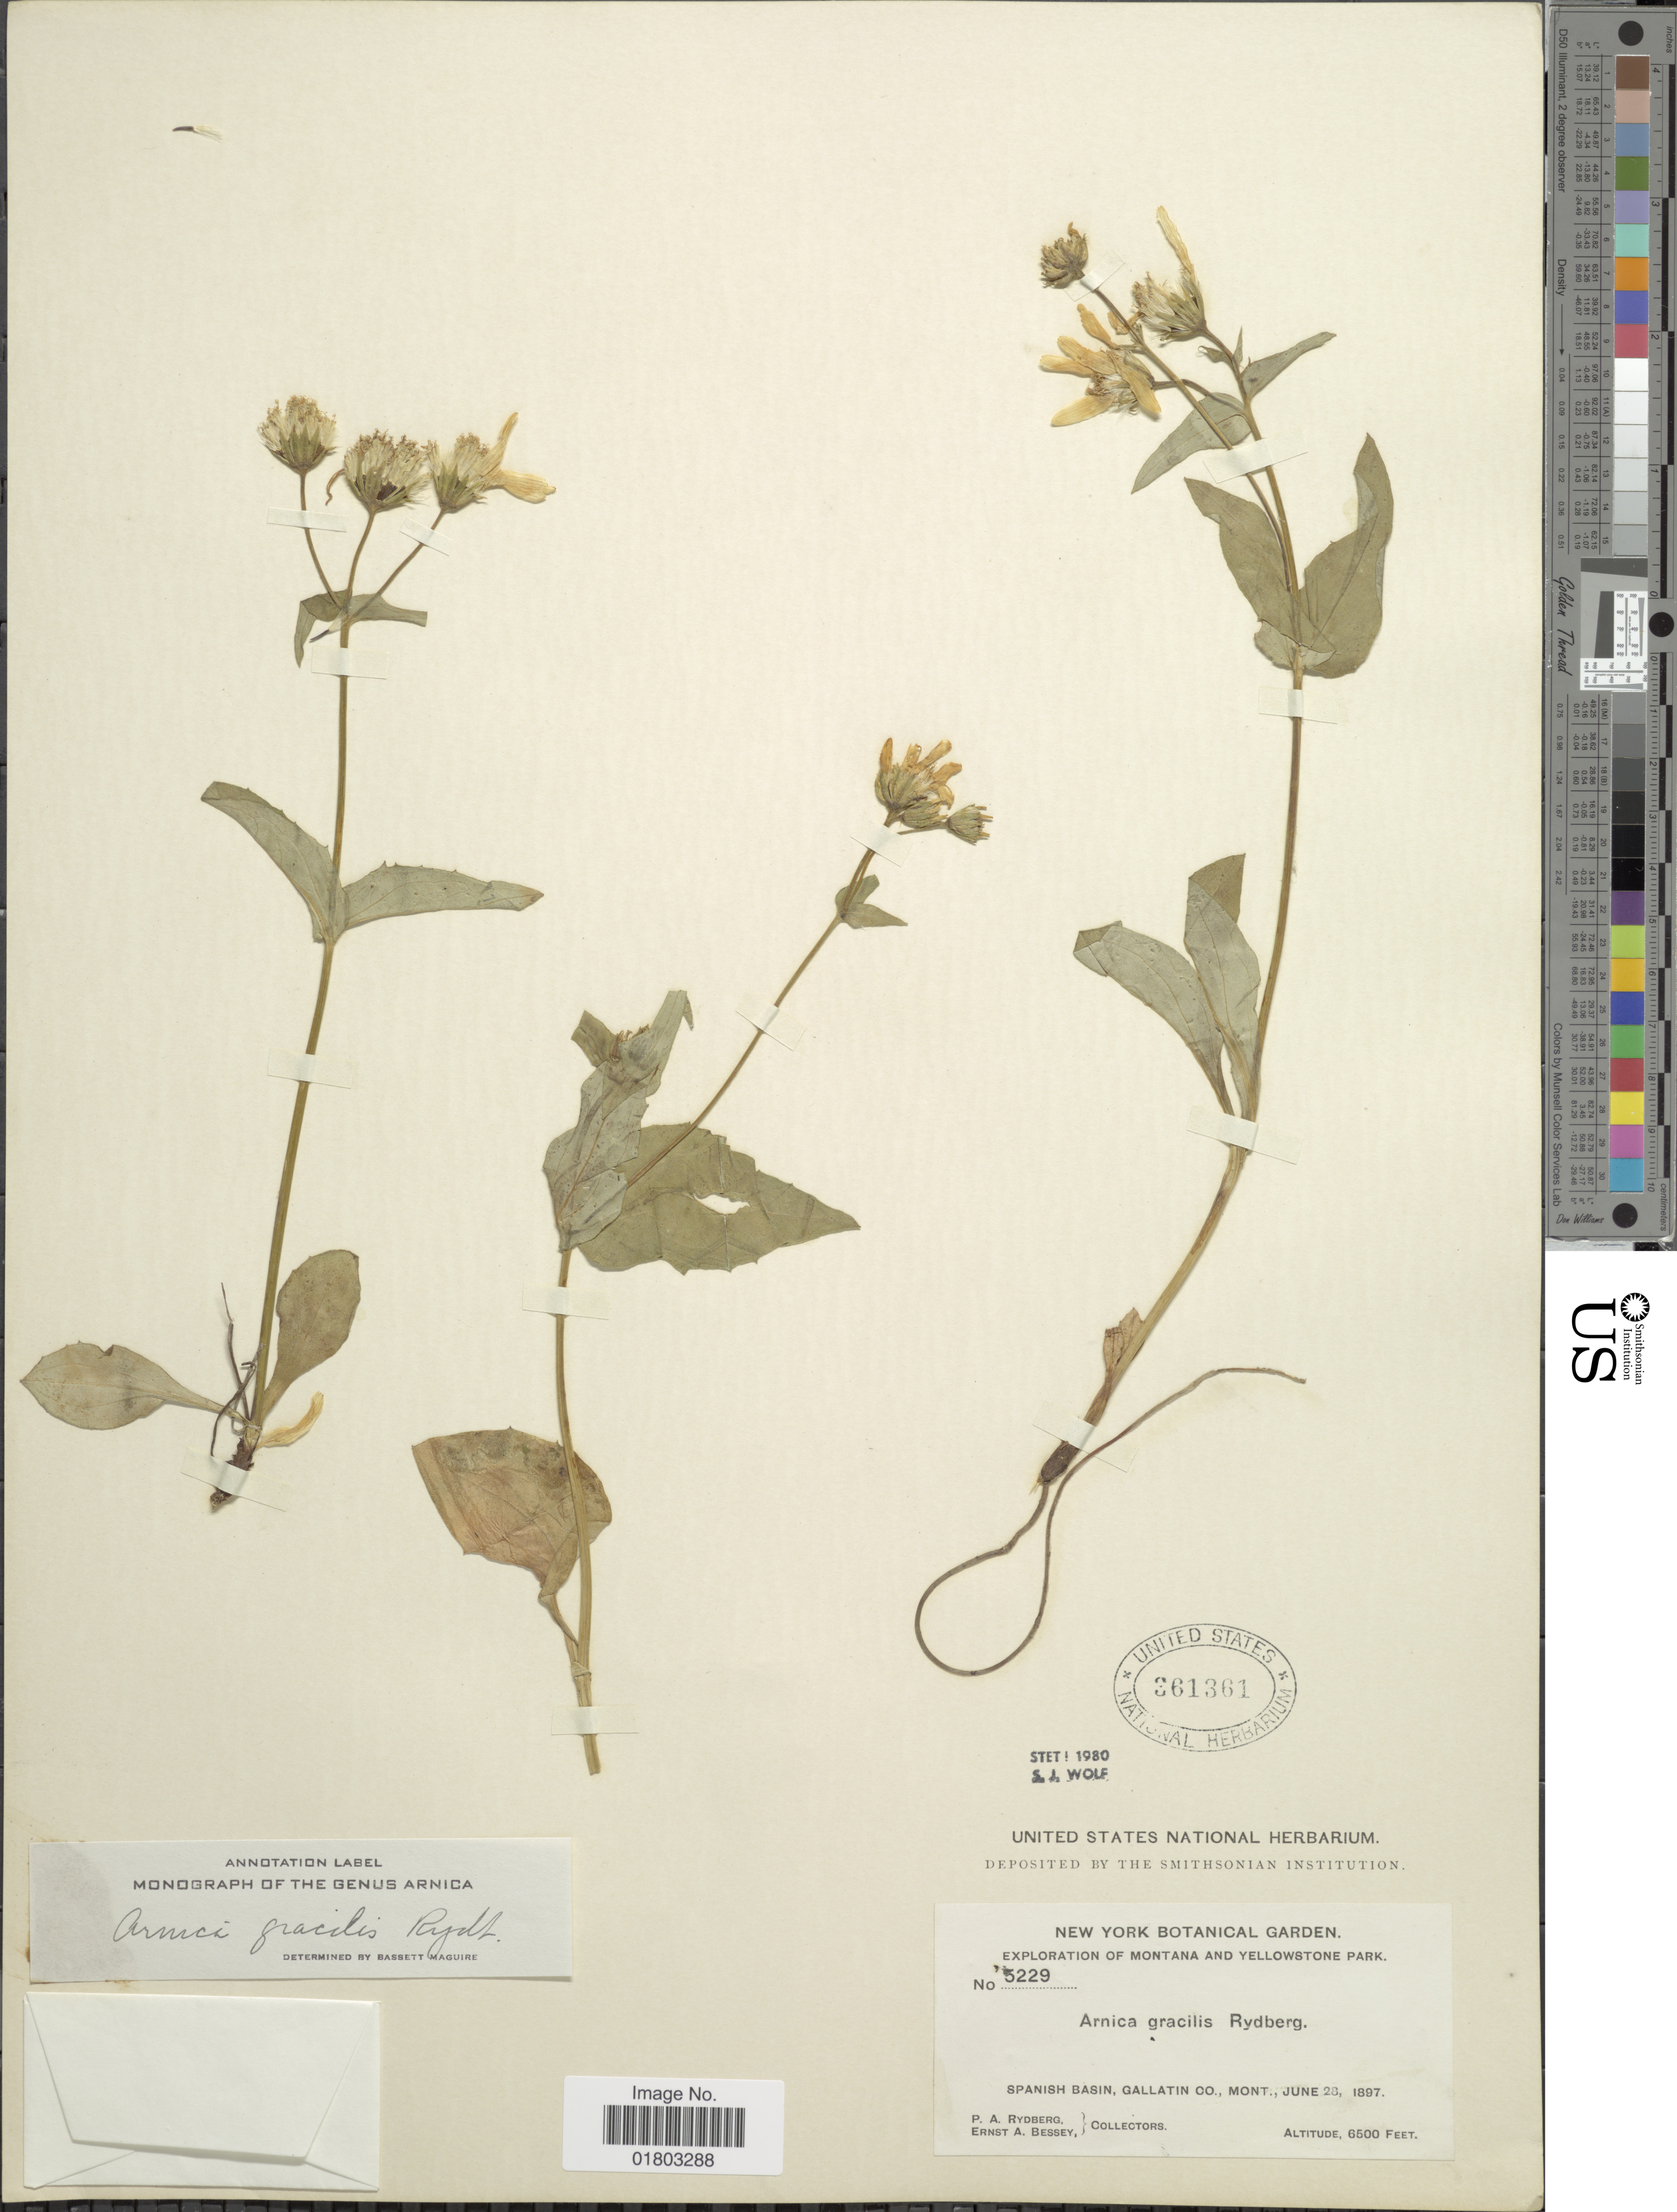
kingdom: Plantae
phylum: Tracheophyta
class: Magnoliopsida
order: Asterales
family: Asteraceae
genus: Arnica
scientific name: Arnica gracilis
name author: Rydb.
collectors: P. A. Rydberg & E. A. Bessey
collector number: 5229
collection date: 1897-06-28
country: United States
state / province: Montana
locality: Montana and Yellowstone Park, Spanish Basin, Gallatin Co., Mont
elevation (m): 1981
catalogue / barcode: US 361361